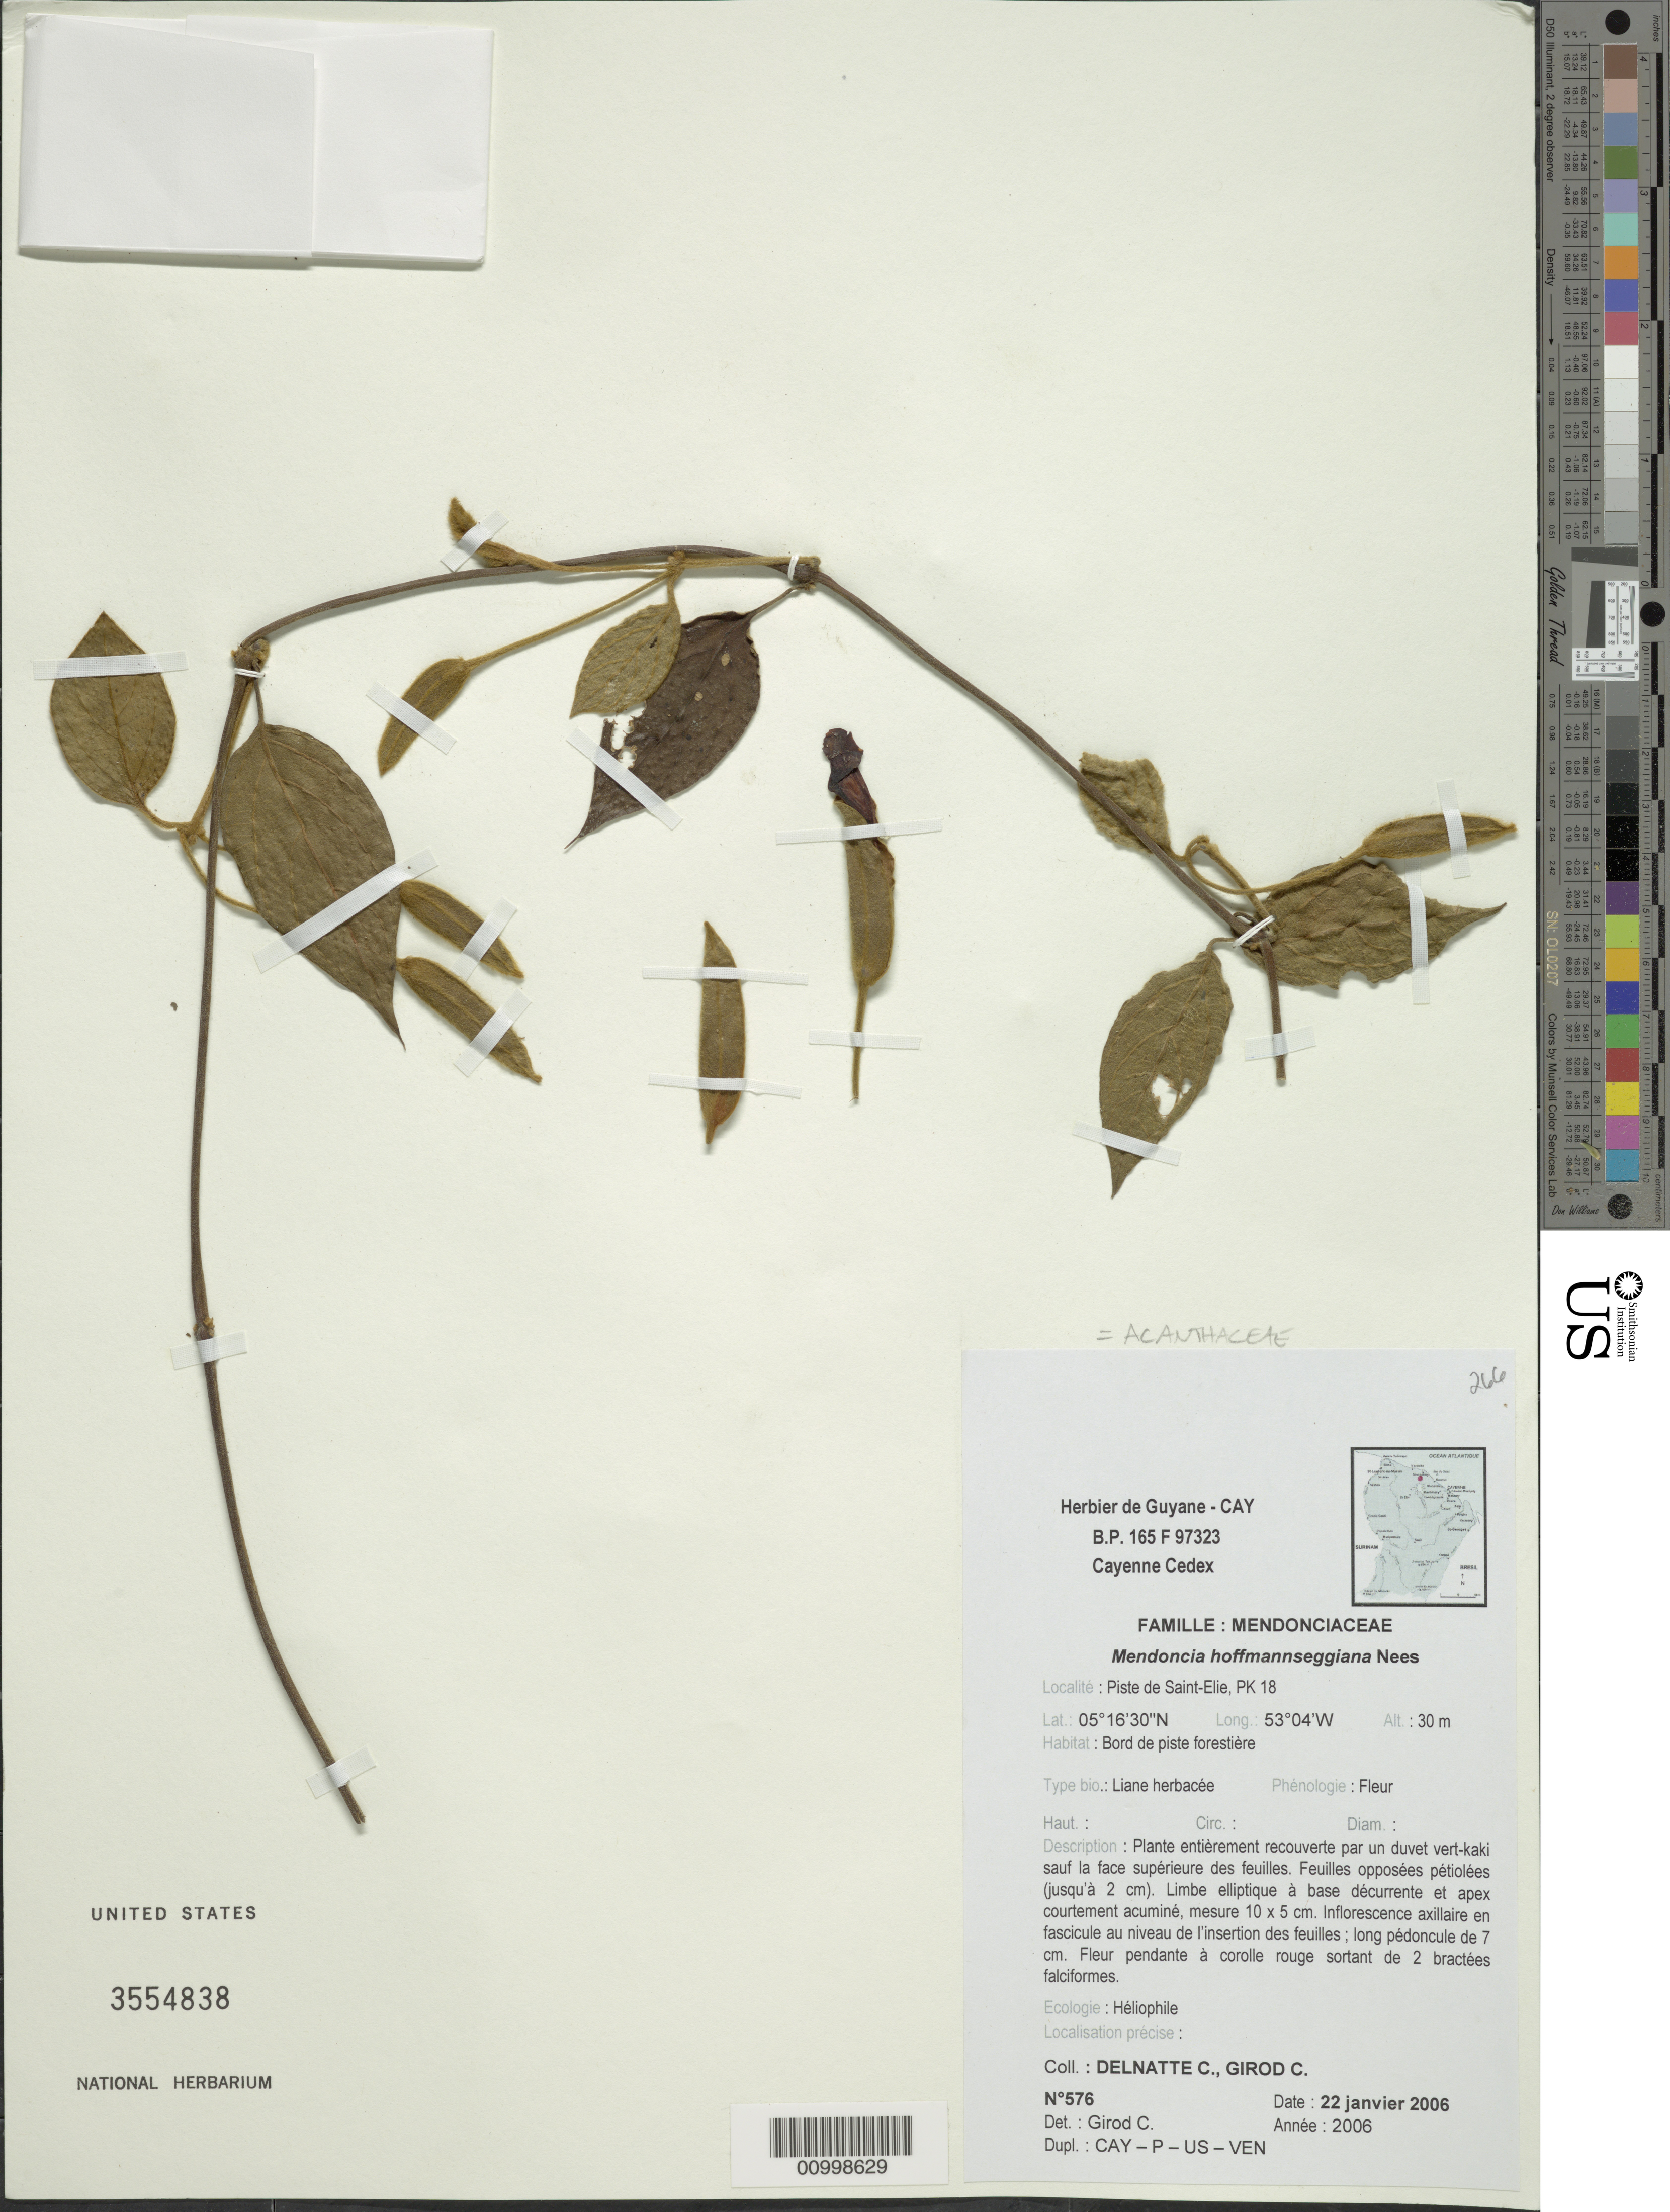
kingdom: Plantae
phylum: Tracheophyta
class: Magnoliopsida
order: Lamiales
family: Acanthaceae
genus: Mendoncia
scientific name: Mendoncia hoffmannseggiana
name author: Nees in DC.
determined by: Girod, C.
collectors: C. Delnatte & C. Girod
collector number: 576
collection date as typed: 22-Jan-06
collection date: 2006-01-22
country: French Guiana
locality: Piste de Saint-Elie, PK 18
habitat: Bord de piste forestiere. Heliophile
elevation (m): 30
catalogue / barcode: US 3554838